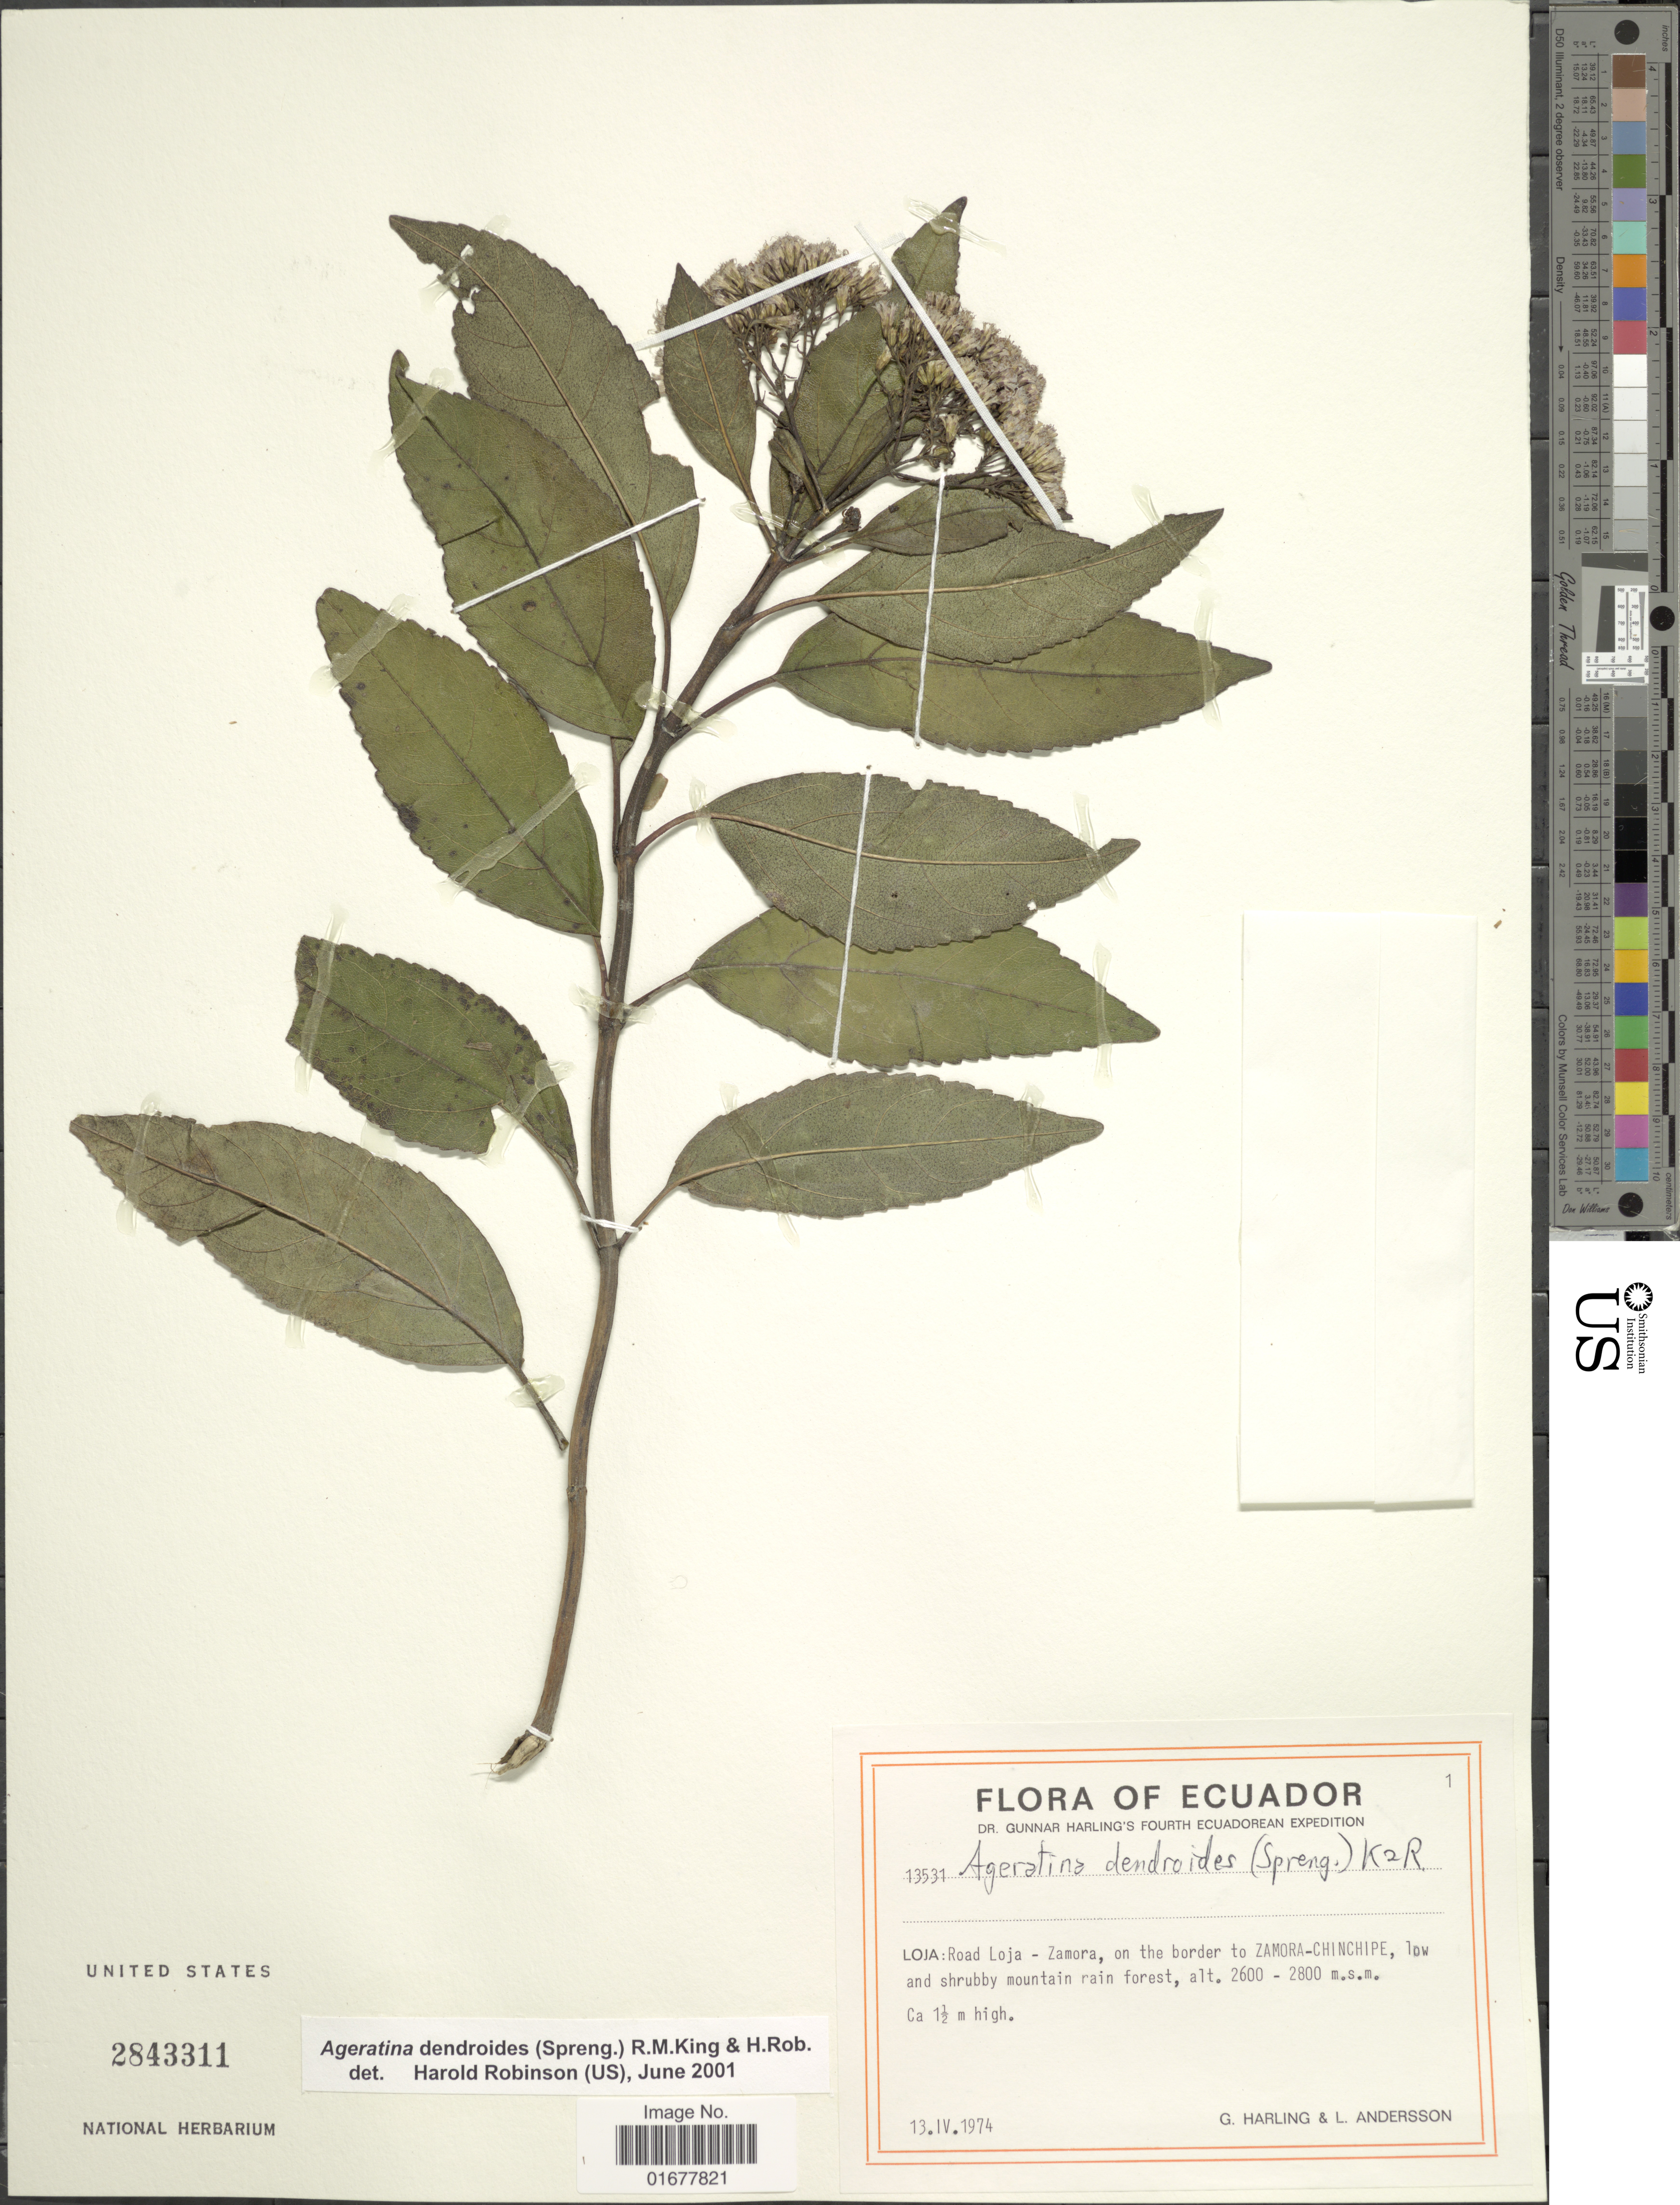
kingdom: Plantae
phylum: Tracheophyta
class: Magnoliopsida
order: Asterales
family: Asteraceae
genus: Ageratina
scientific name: Ageratina dendroides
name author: (Spreng.) R.M. King & H. Rob.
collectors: G. Harling & L. Andersson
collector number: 13531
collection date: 1974-04-13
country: Ecuador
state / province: Loja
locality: Road Loja- Zamora, on the border to Zamora-Chinchipe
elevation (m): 2600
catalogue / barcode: US 2843311